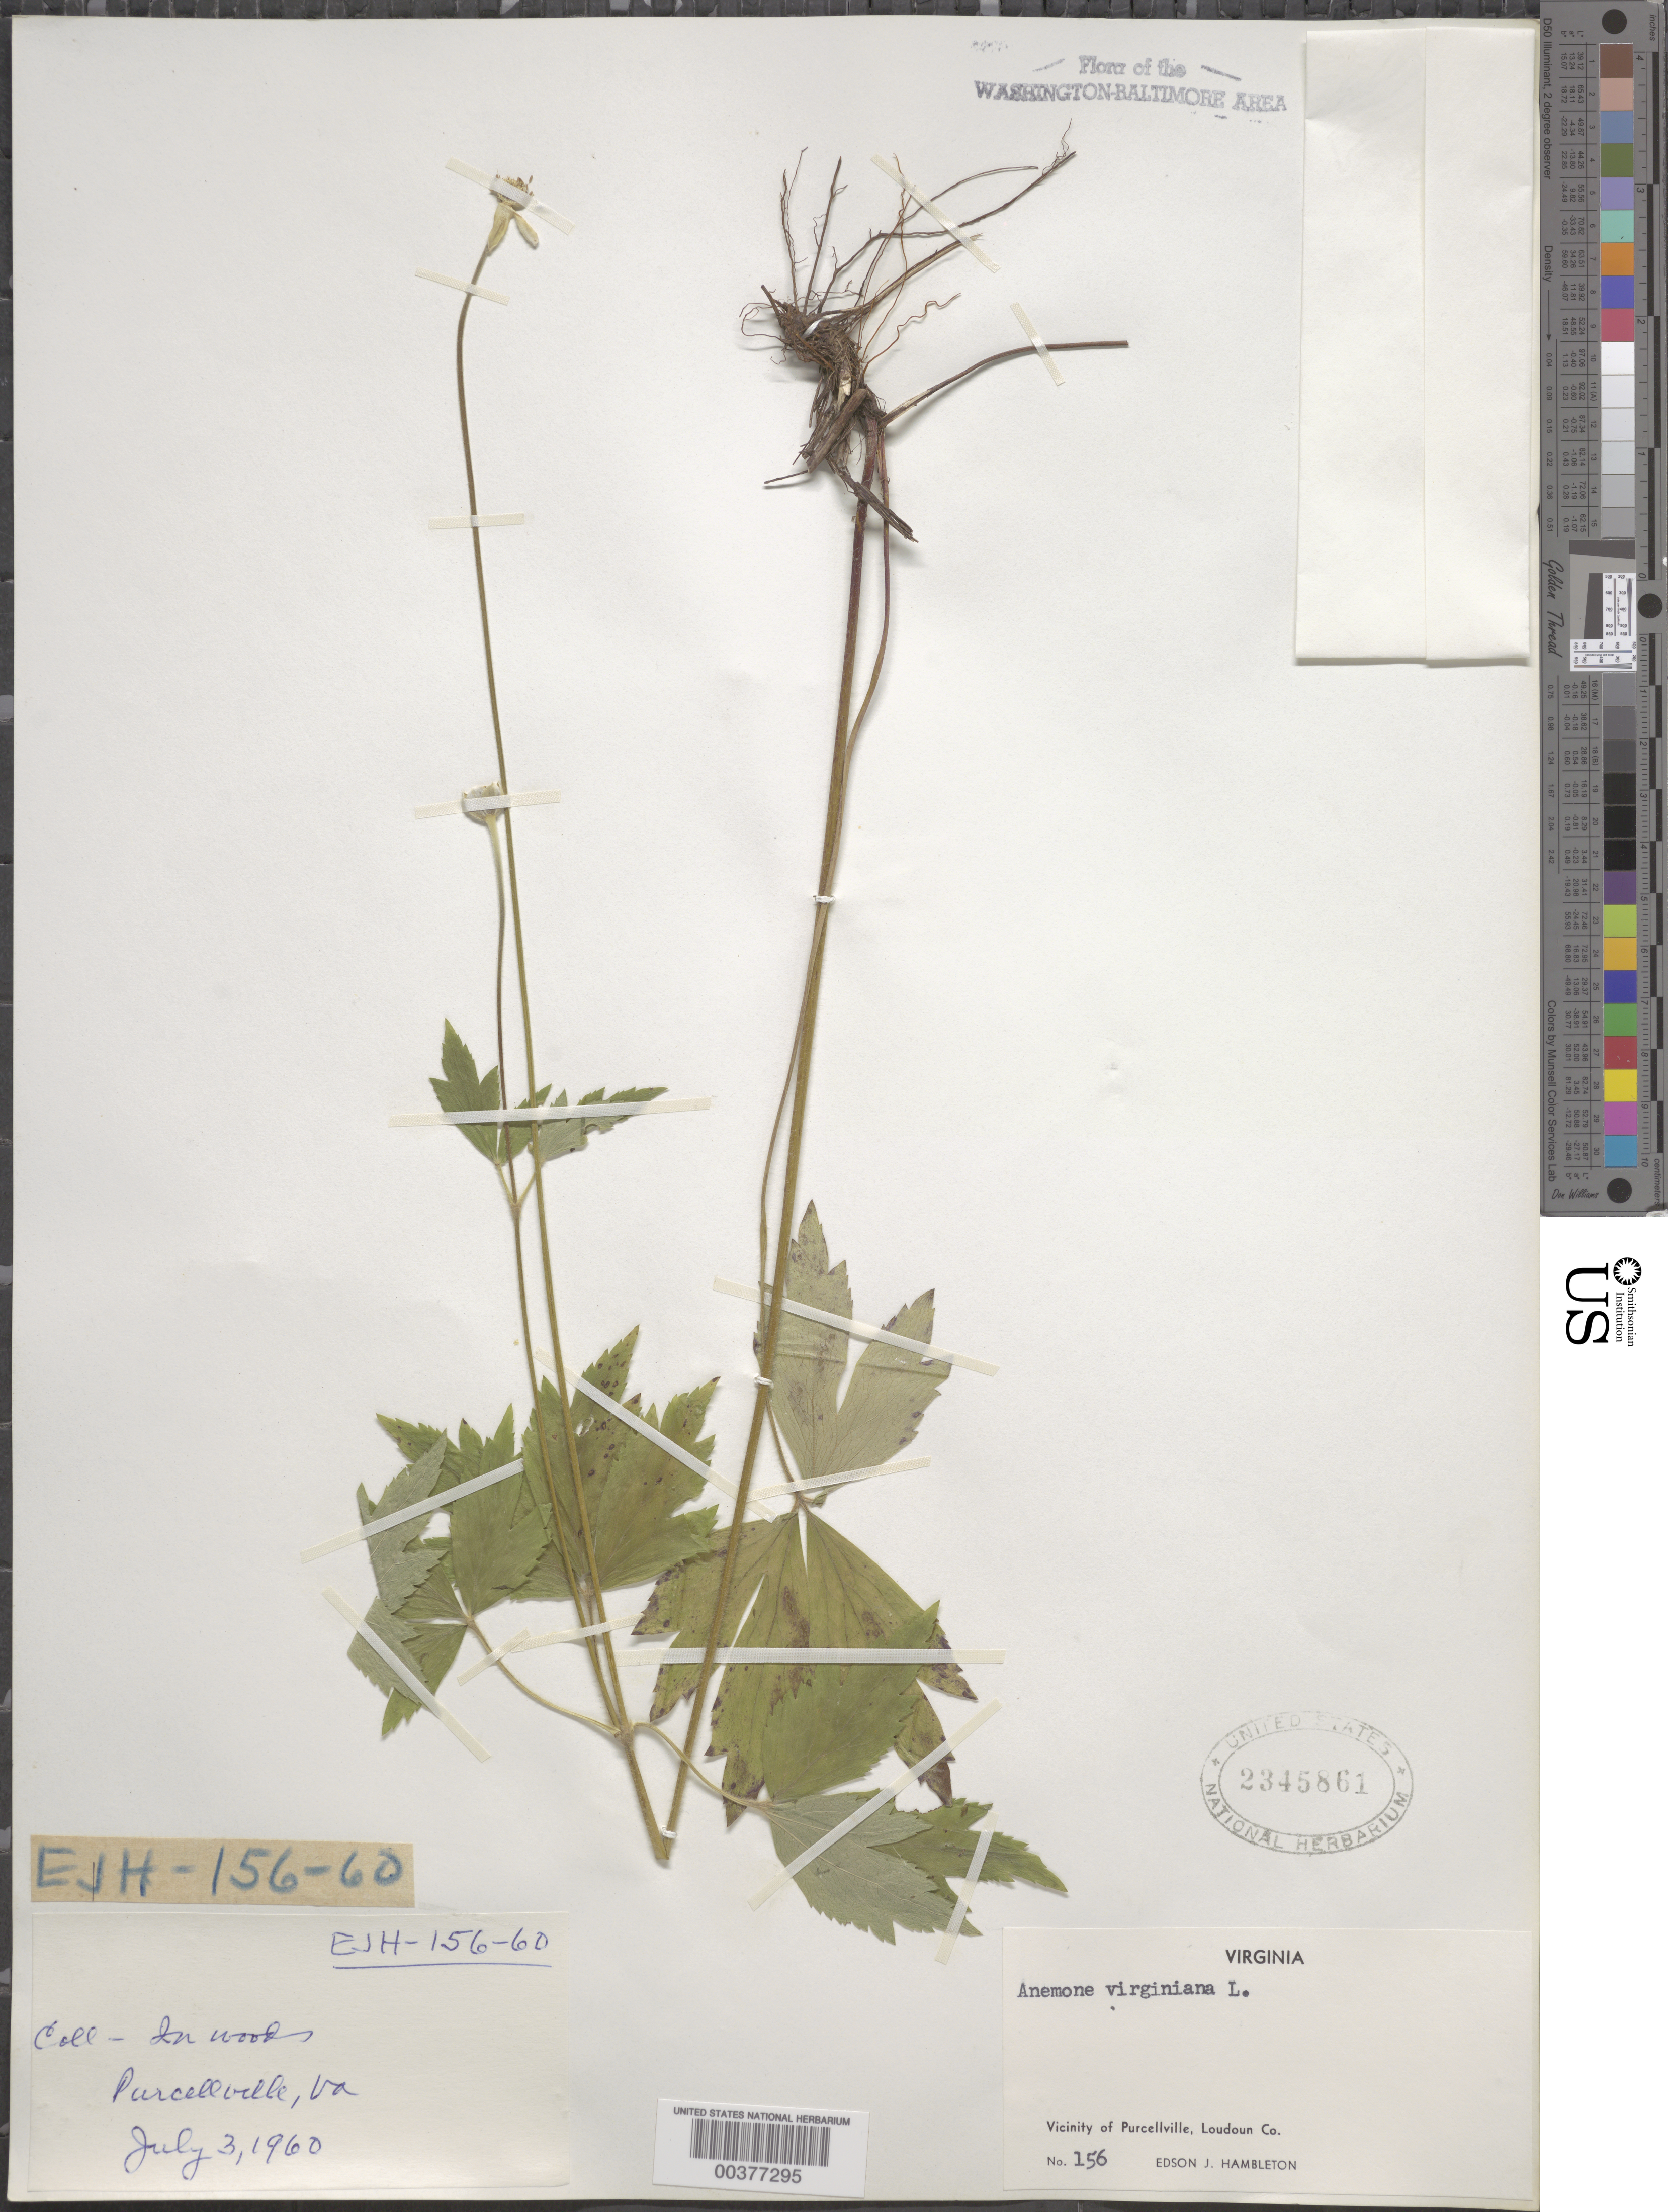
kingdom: Plantae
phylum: Tracheophyta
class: Magnoliopsida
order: Ranunculales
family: Ranunculaceae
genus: Anemone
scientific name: Anemone virginiana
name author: L.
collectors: E. Hambleton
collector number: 156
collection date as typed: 03 Jul 1960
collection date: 1960-07-03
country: United States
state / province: Virginia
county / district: Loudoun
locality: Purcellville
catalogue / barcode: US 2345861